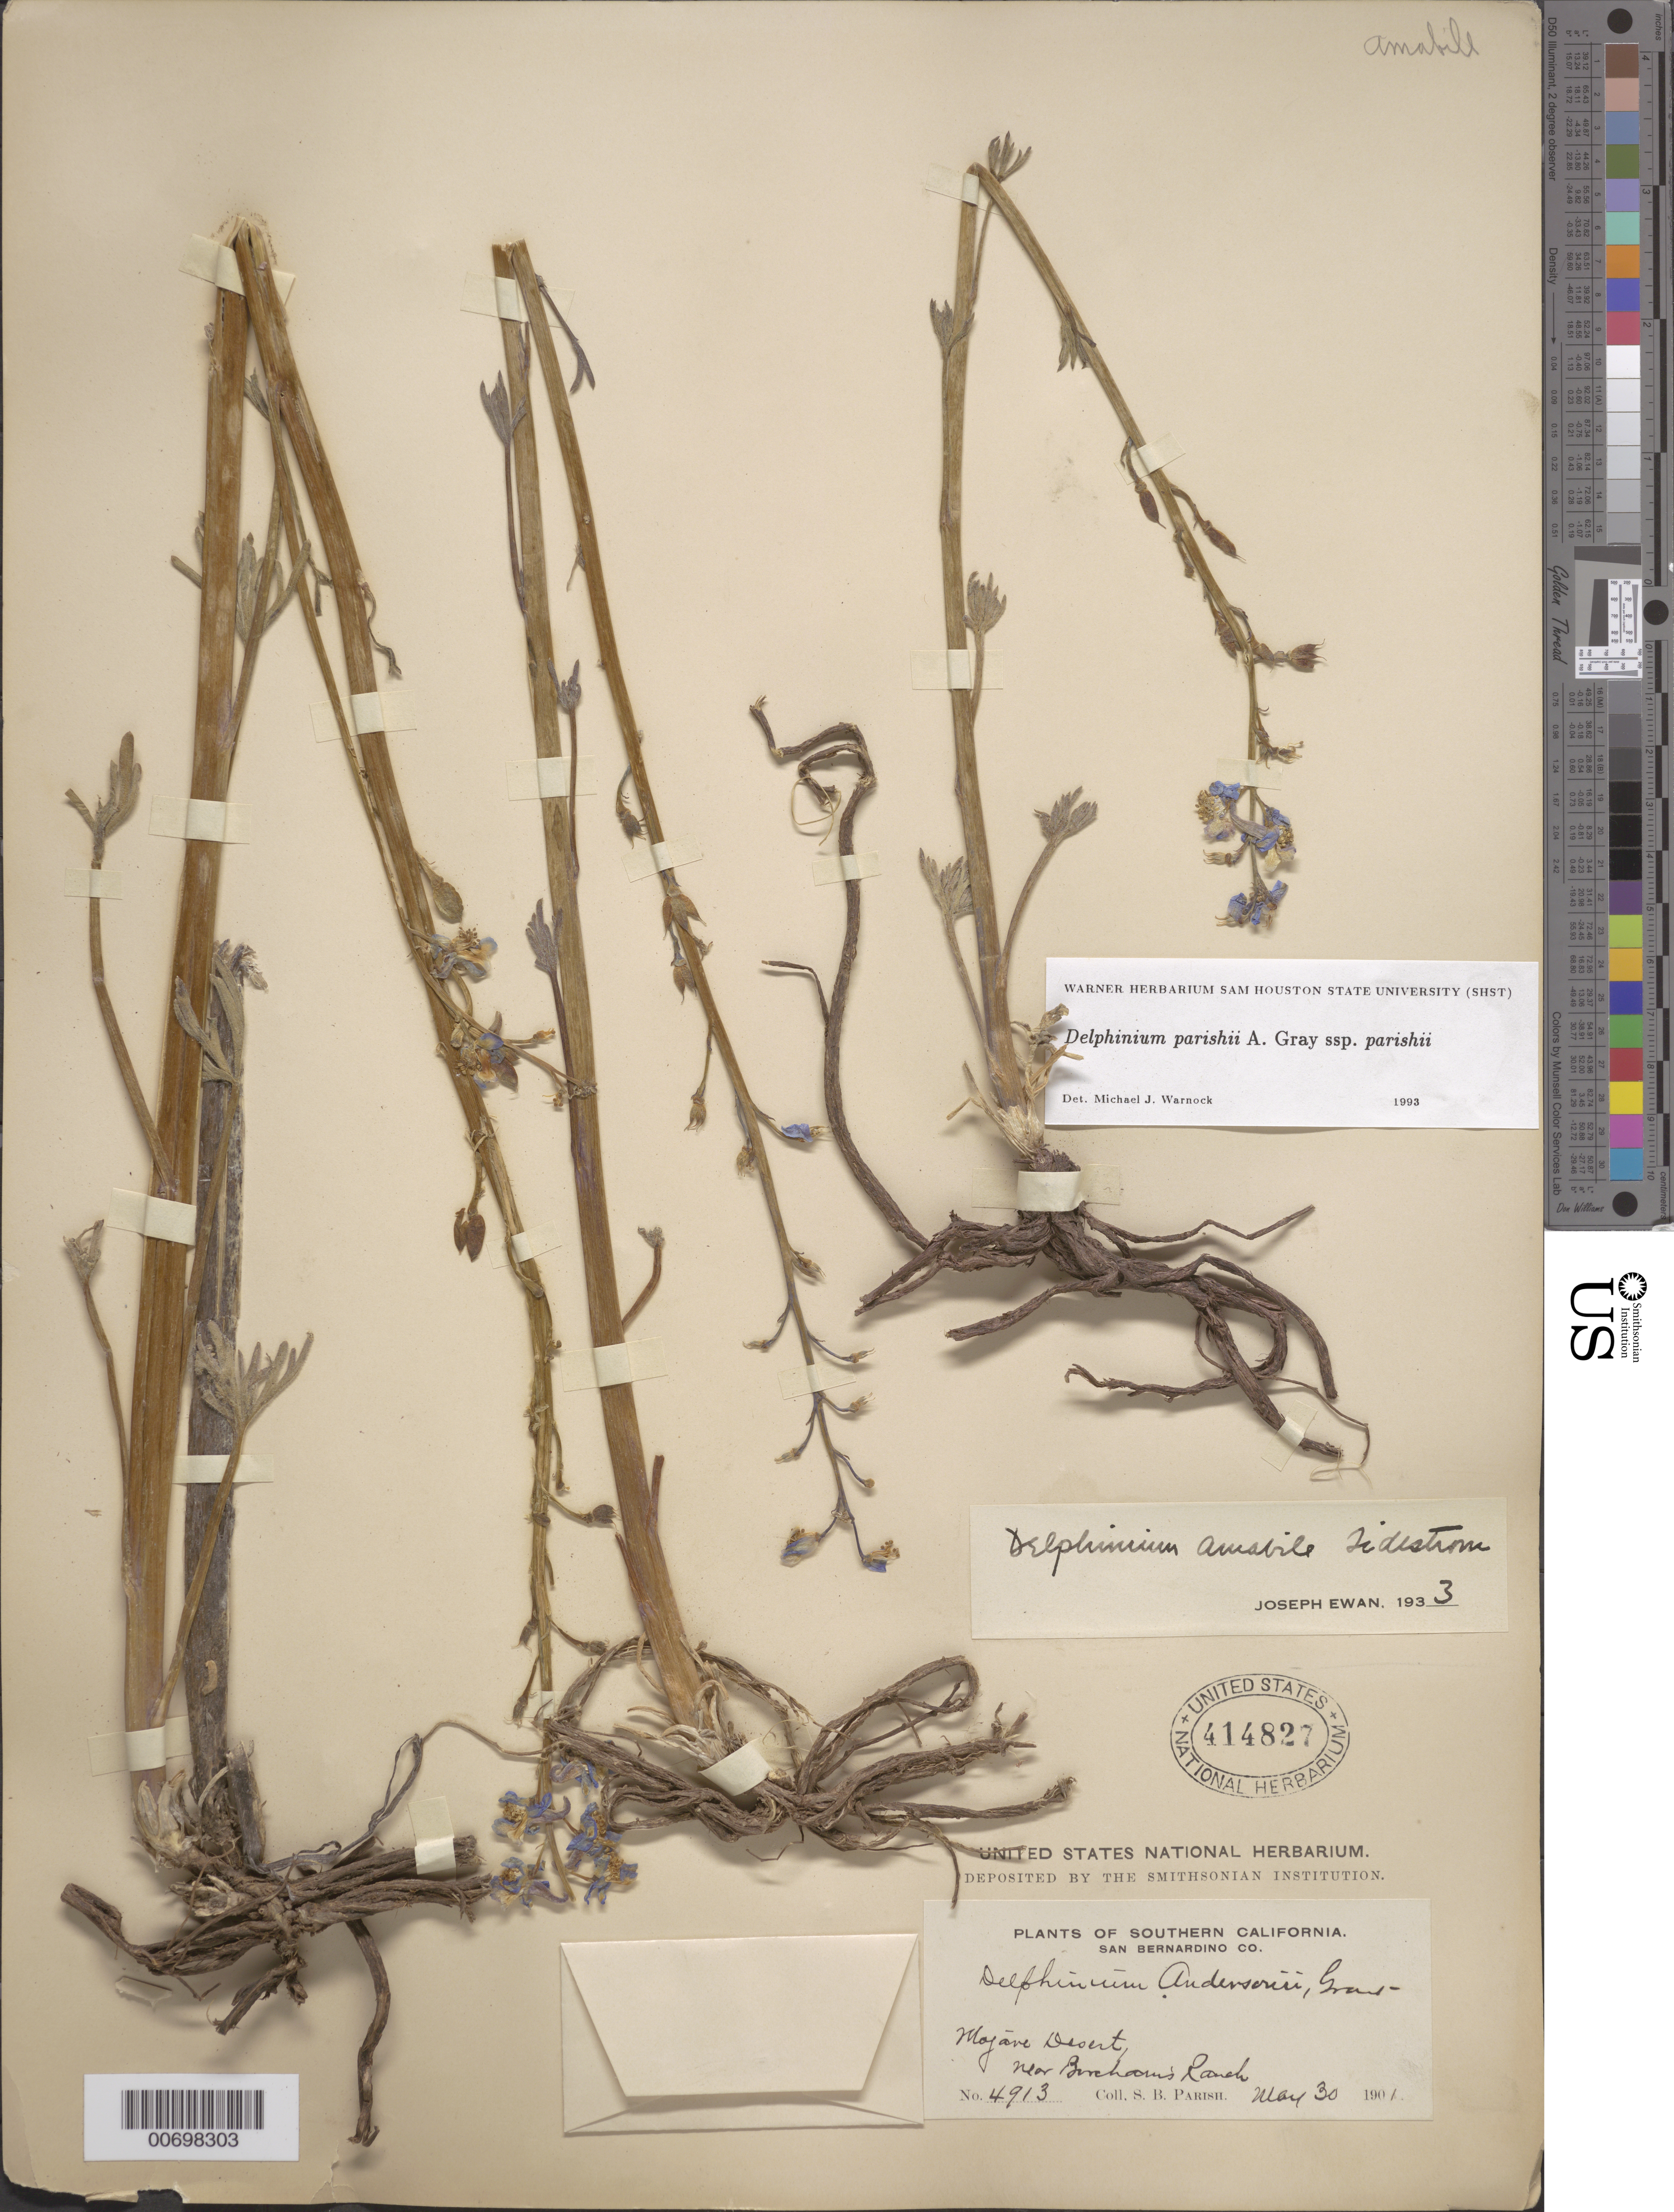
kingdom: Plantae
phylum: Tracheophyta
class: Magnoliopsida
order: Ranunculales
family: Ranunculaceae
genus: Delphinium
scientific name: Delphinium parishii subsp. parishii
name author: A. Gray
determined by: Warnock, M. J., (SHST), Sam Houston State University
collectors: S. B. Parish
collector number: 4713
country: United States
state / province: California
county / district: San Bernardino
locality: Mohave Desert, near Burcham's(?) Ranch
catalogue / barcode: US 414827